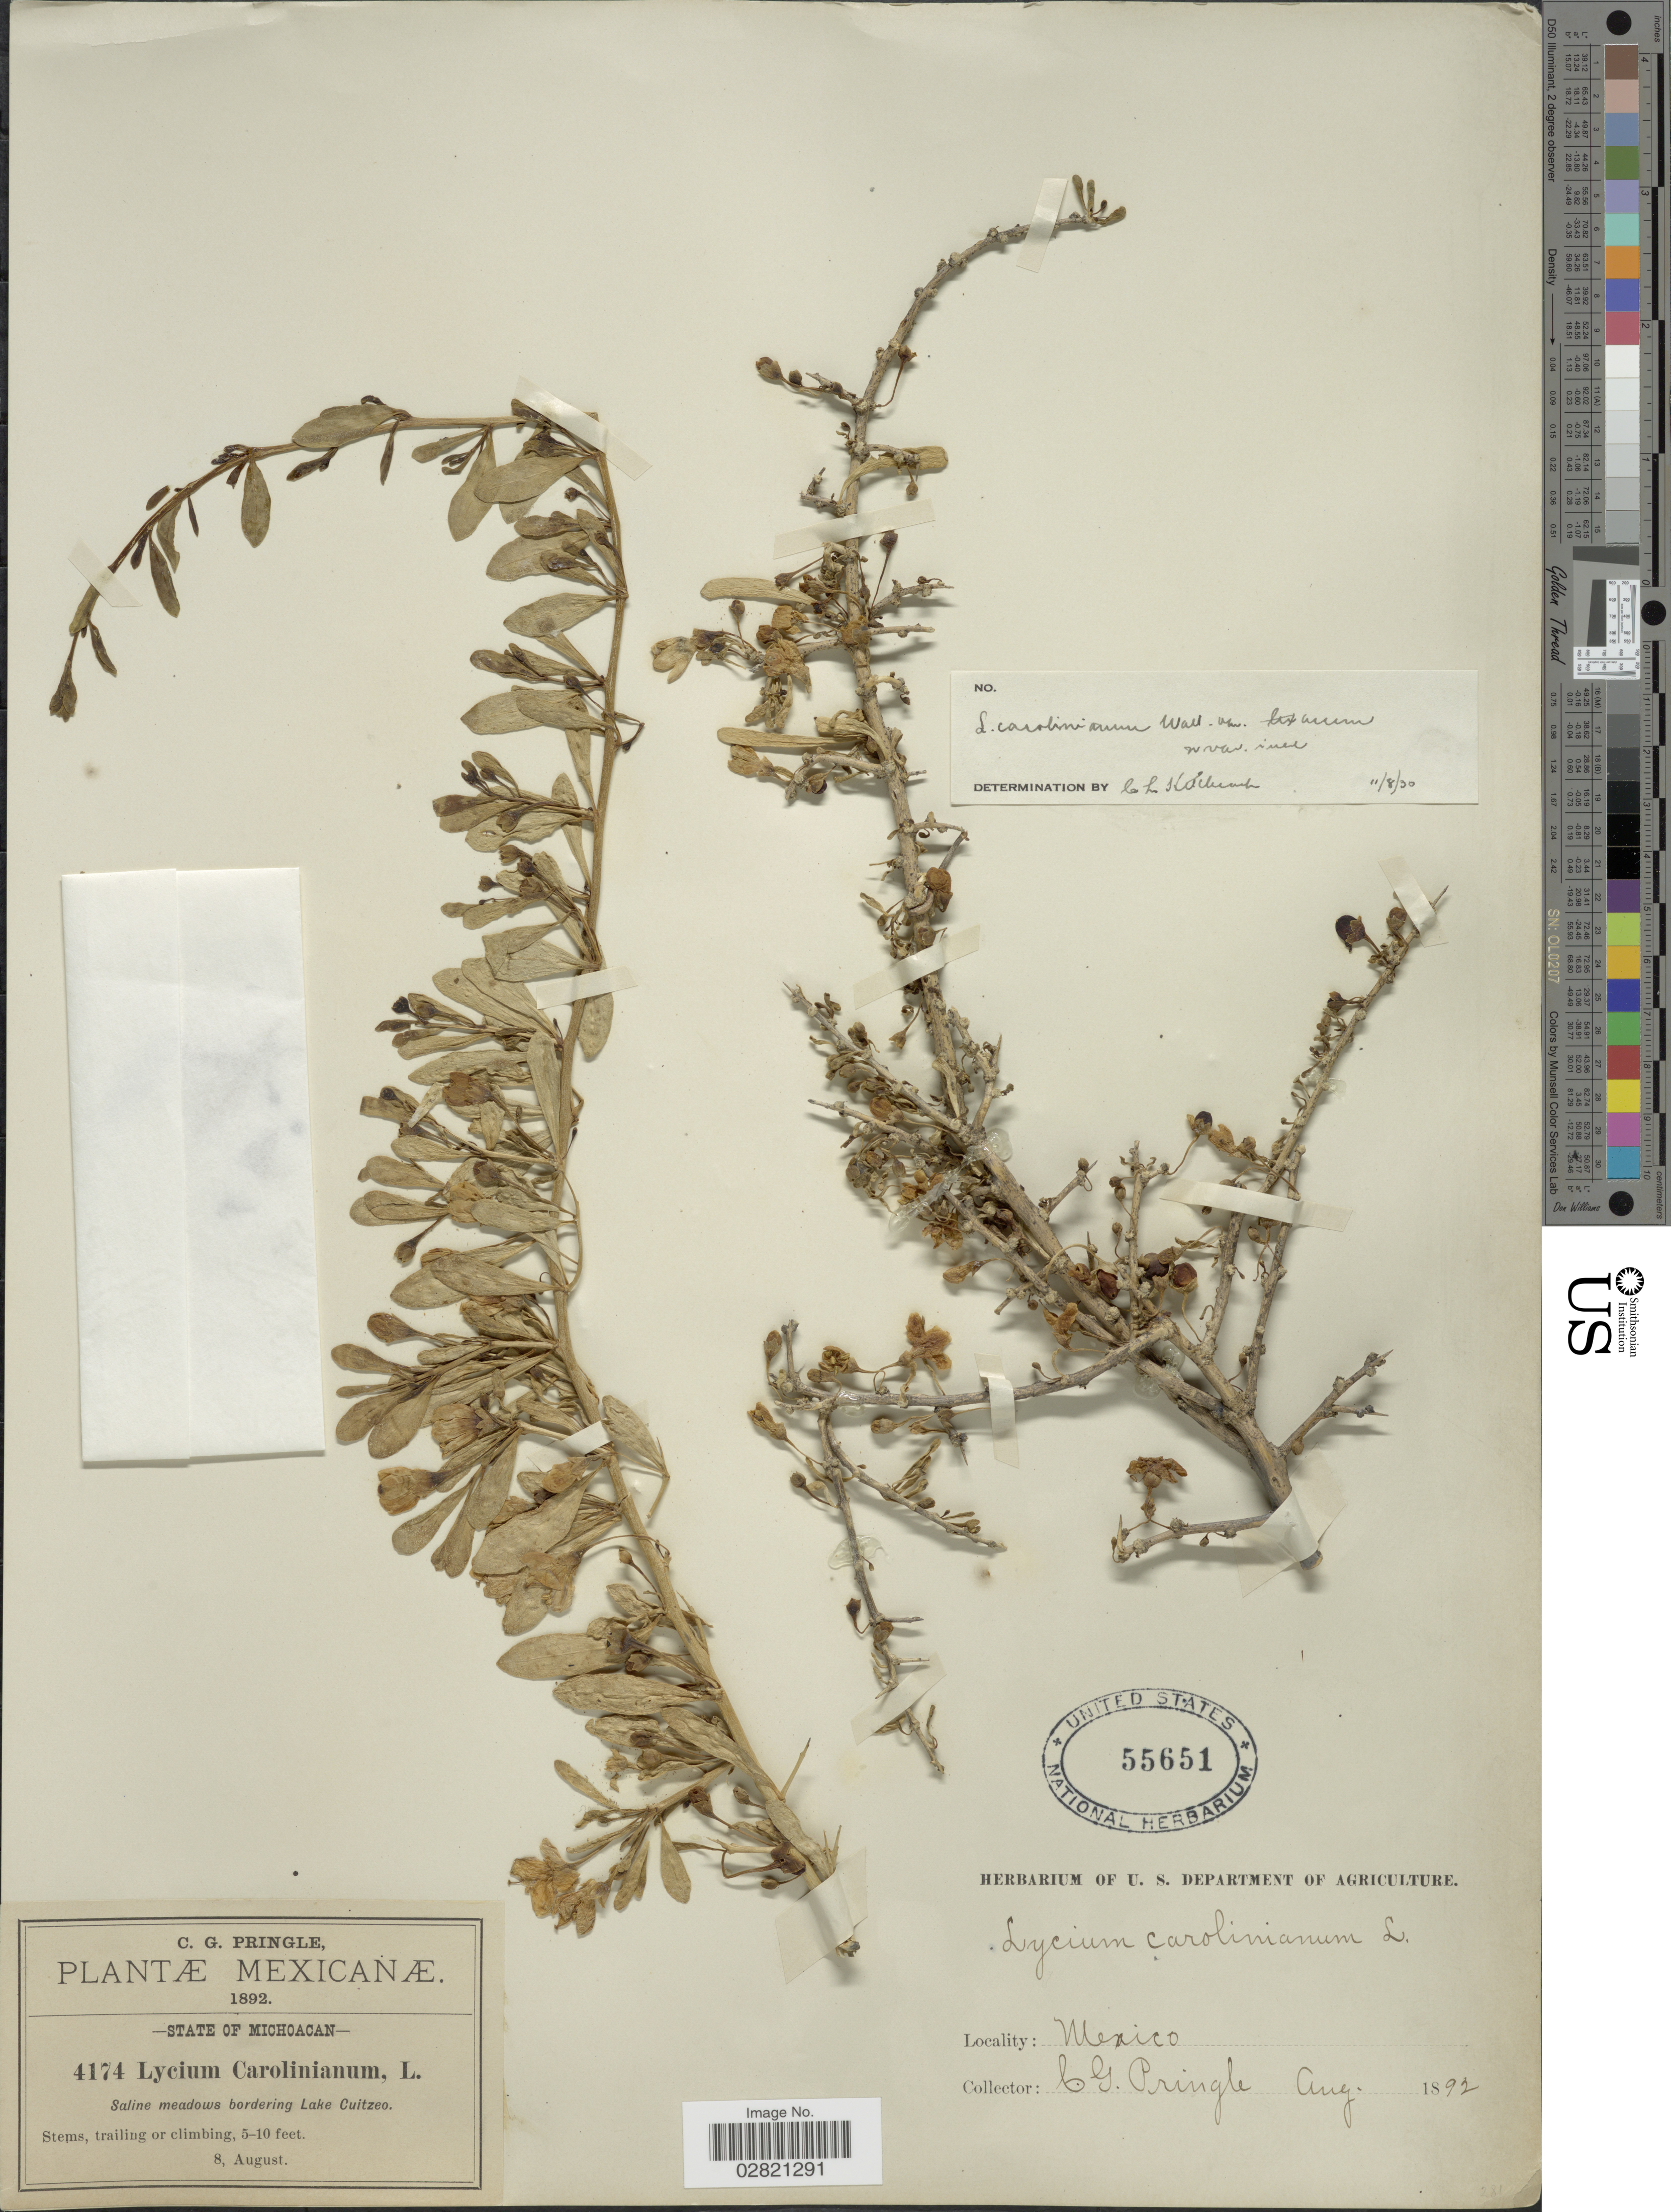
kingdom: Plantae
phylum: Tracheophyta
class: Magnoliopsida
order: Solanales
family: Solanaceae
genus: Lycium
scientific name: Lycium carolinianum var. texanum C.L. Hitchc. var. nov. ined.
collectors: C. G. Pringle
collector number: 4174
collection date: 1892-08-08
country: Mexico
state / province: Michoacán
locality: Saline meadows bordering Lake Cuitzeo.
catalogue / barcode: US 55651